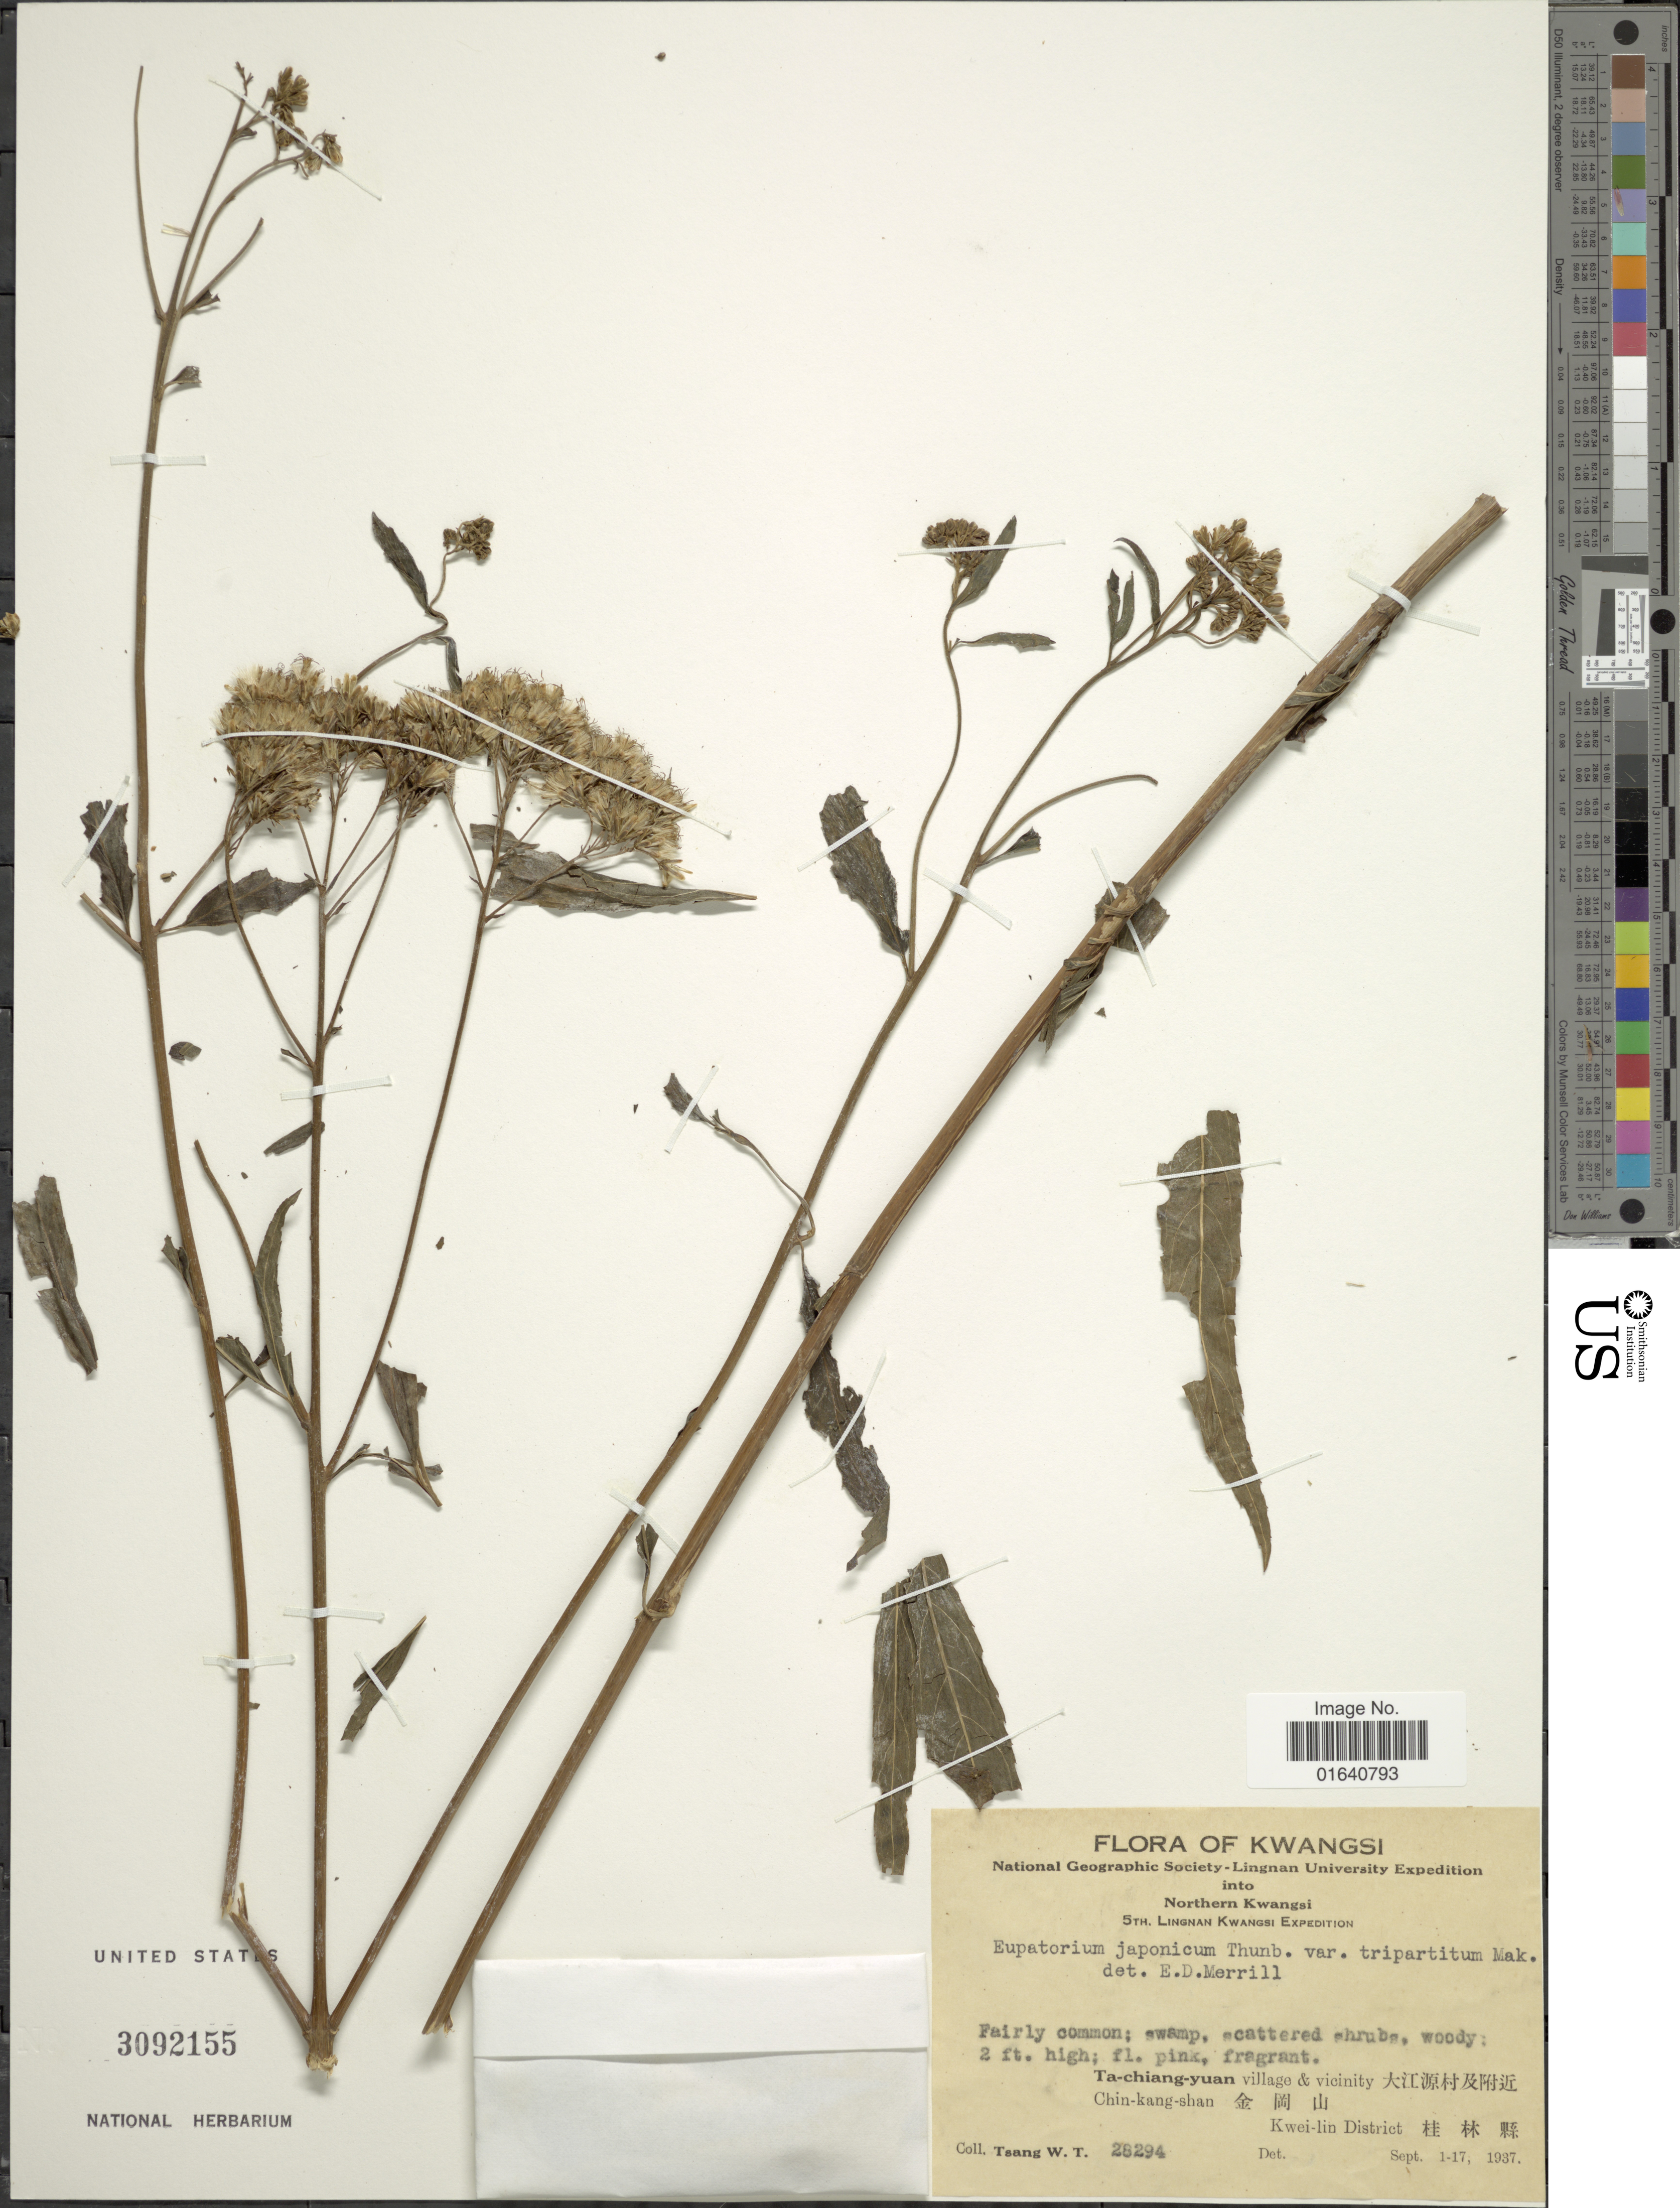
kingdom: Plantae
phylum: Tracheophyta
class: Magnoliopsida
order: Asterales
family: Asteraceae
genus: Eupatorium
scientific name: Eupatorium japonicum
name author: Thunb.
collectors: W. T. Tsang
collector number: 28294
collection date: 1937-09-01/1937-09-17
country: China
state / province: Guangxi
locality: vicinity,Chin-kang-shan, Kwei-lin District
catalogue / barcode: US 3092155